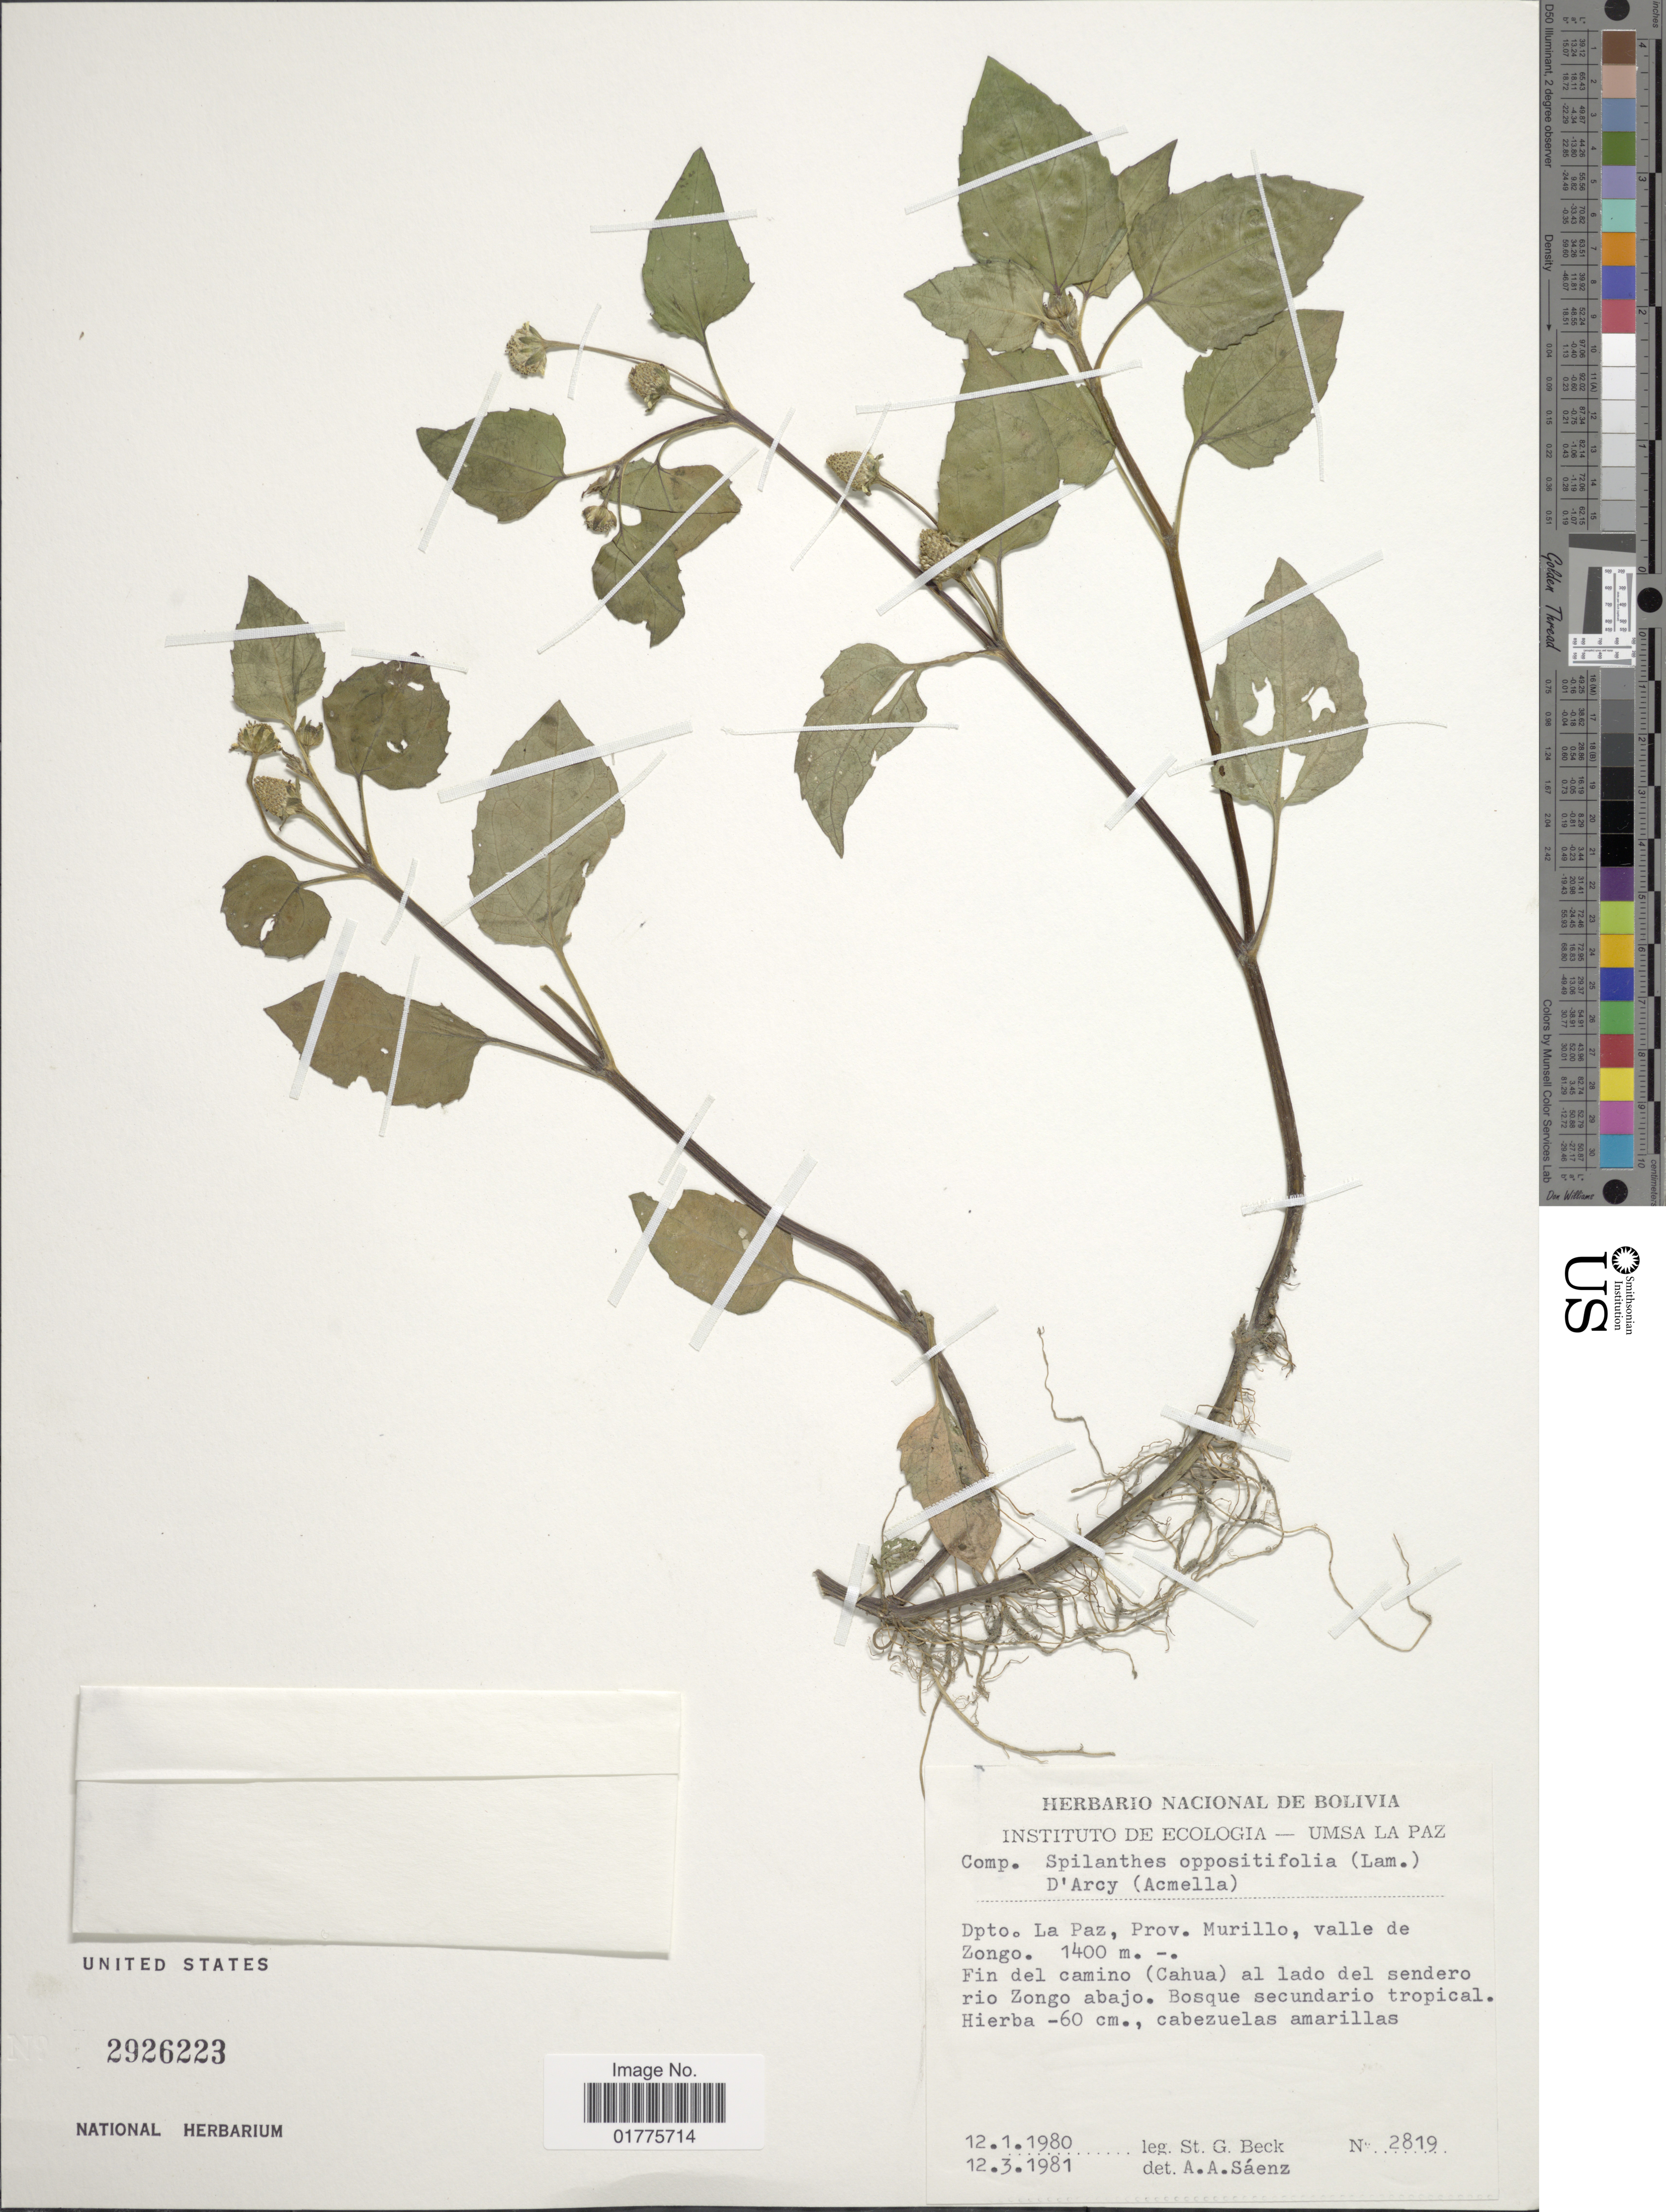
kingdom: Plantae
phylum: Tracheophyta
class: Magnoliopsida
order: Asterales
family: Asteraceae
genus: Acmella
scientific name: Acmella repens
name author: (Walter) Rich.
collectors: S. G. Beck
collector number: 2819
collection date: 1980-01-12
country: Bolivia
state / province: La Paz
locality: Prov. Murillo, valle de Zongo, Fin del camino (Cahua) al lado del sendero rio Zongo abajo, bosque secundaria tropical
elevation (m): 1400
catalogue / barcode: US 2926223